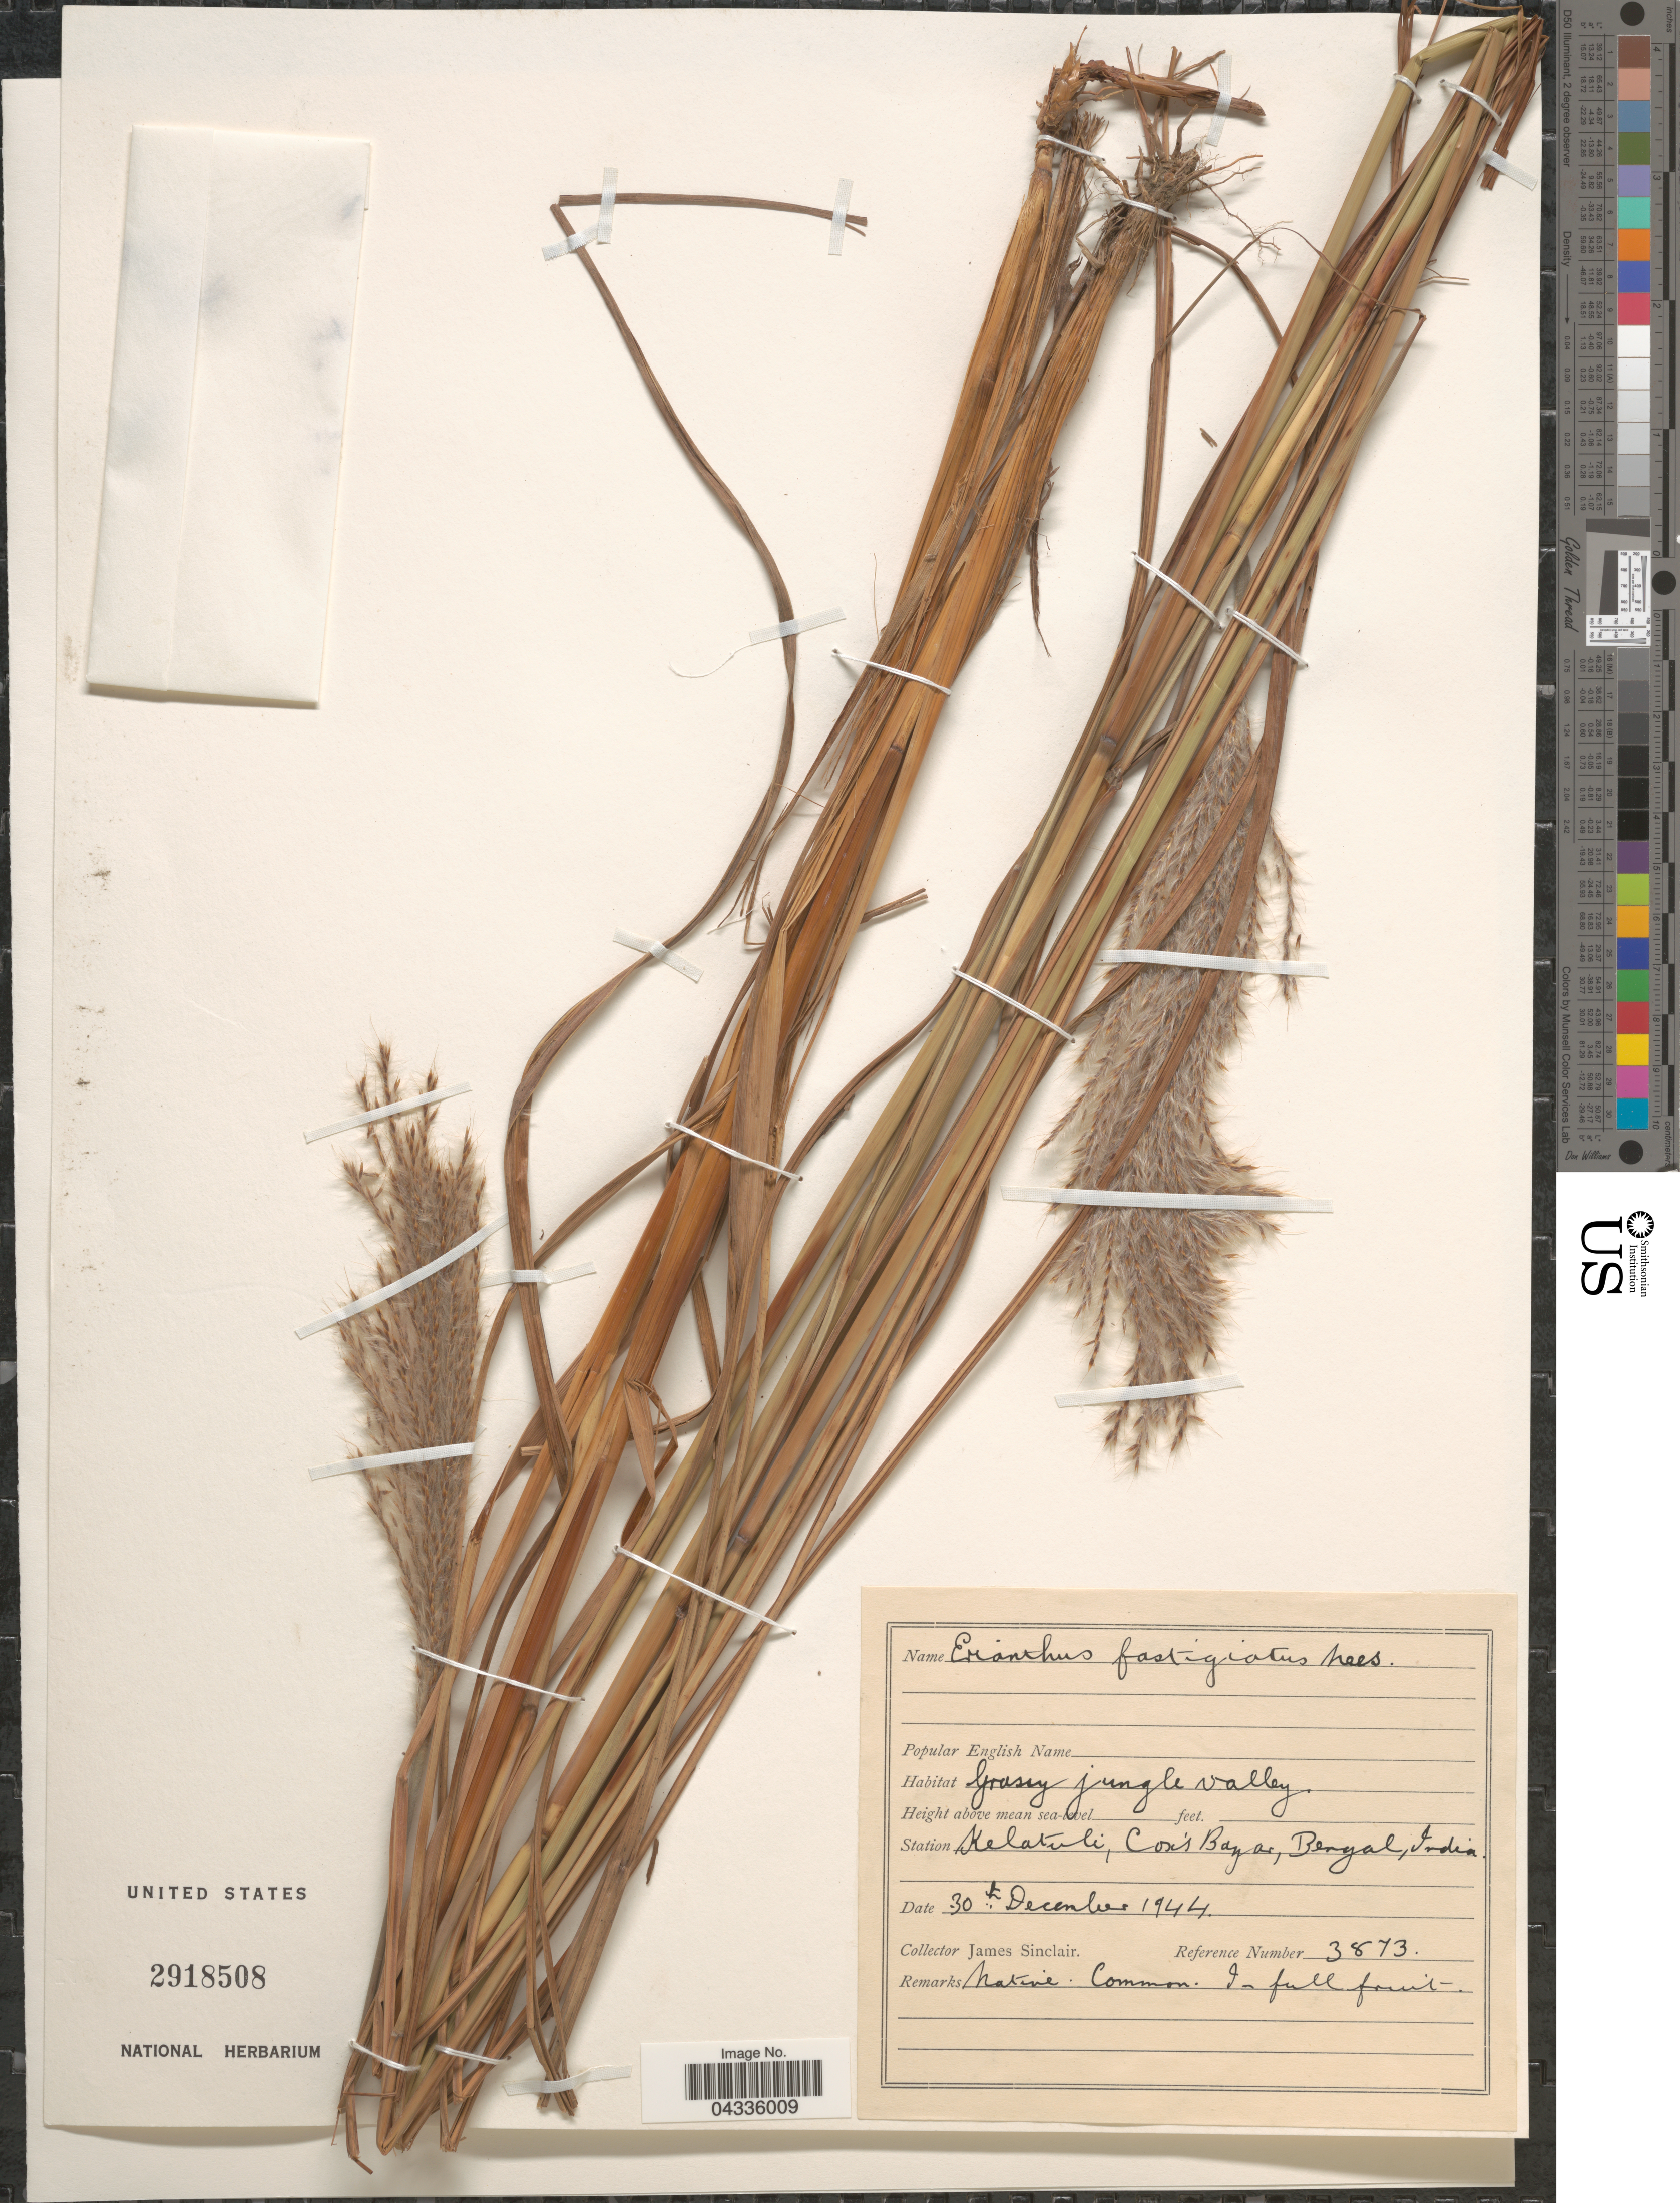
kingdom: Plantae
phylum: Tracheophyta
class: Liliopsida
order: Poales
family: Poaceae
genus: Eulalia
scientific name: Eulalia fastigiata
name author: (Nees) Stapf ex Bor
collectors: J. Sinclair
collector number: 3873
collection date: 1944-12-30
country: Bangladesh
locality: Station Kelatuli, Cox's Bazar, Bengal.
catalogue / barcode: US 2918508